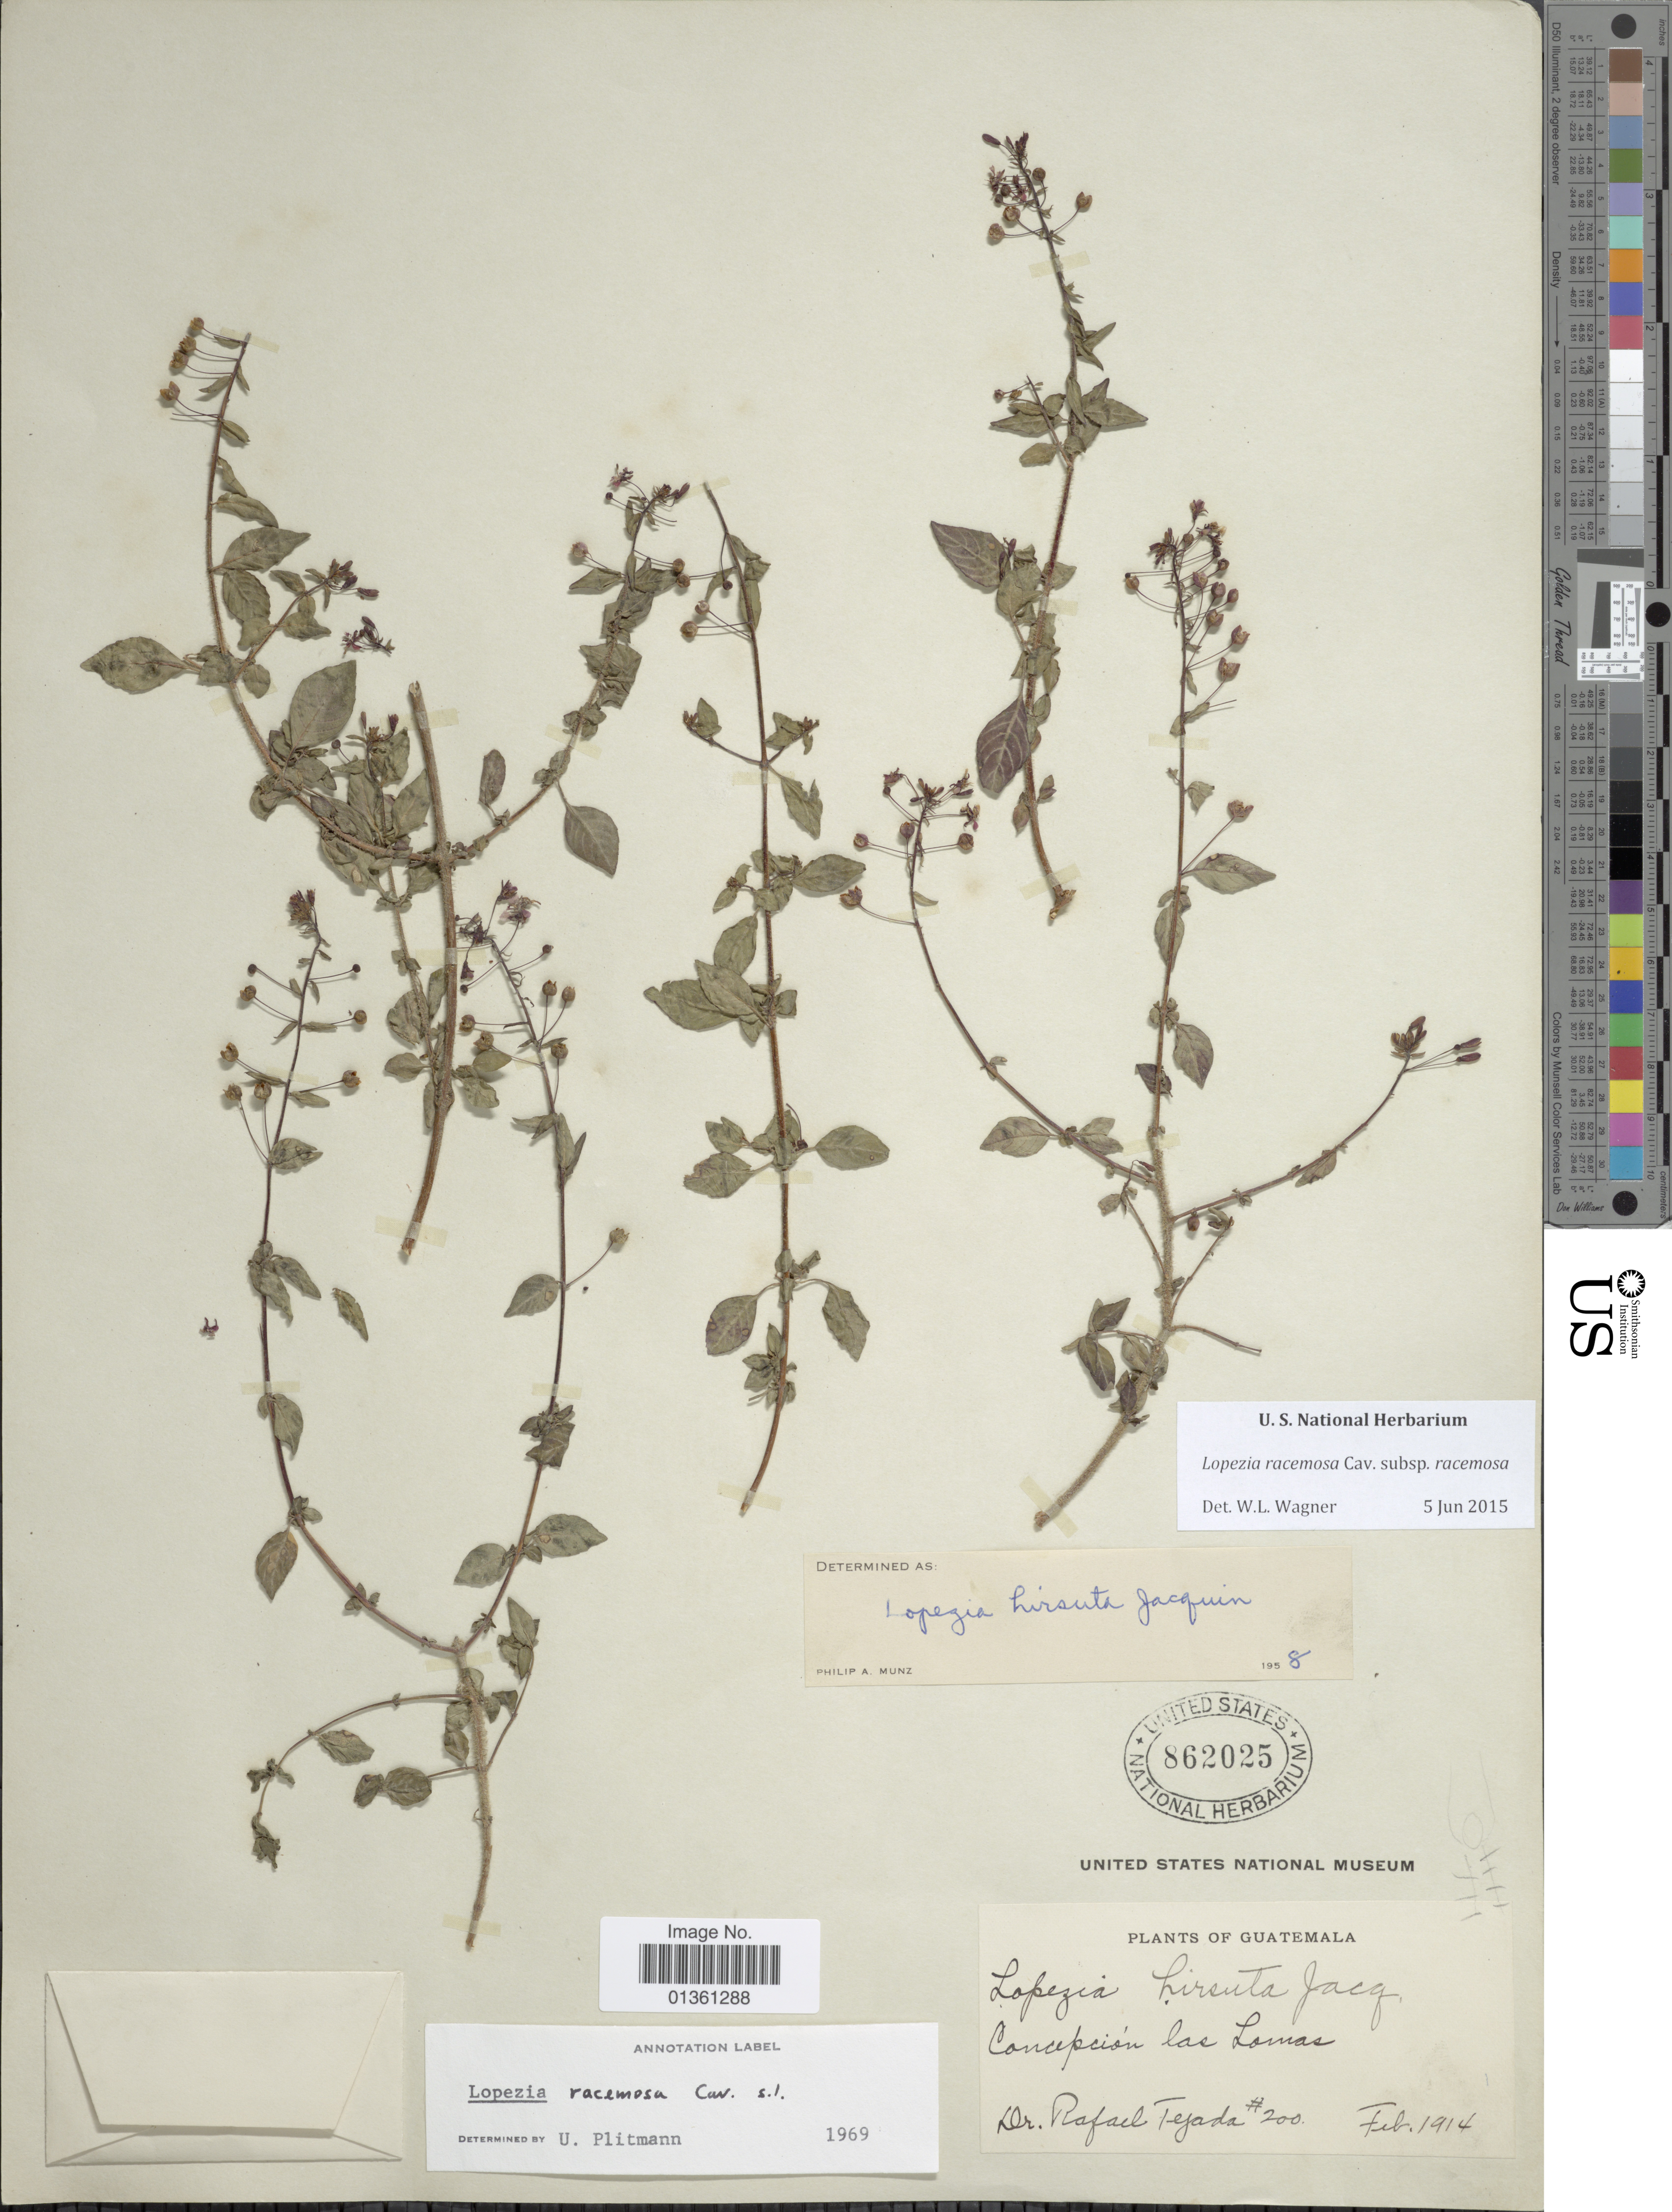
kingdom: Plantae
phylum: Tracheophyta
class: Magnoliopsida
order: Myrtales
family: Onagraceae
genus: Lopezia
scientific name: Lopezia racemosa subsp. racemosa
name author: Cav.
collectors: R. Tejada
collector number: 200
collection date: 1914-02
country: Guatemala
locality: Concepción las Lomas.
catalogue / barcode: US 862025